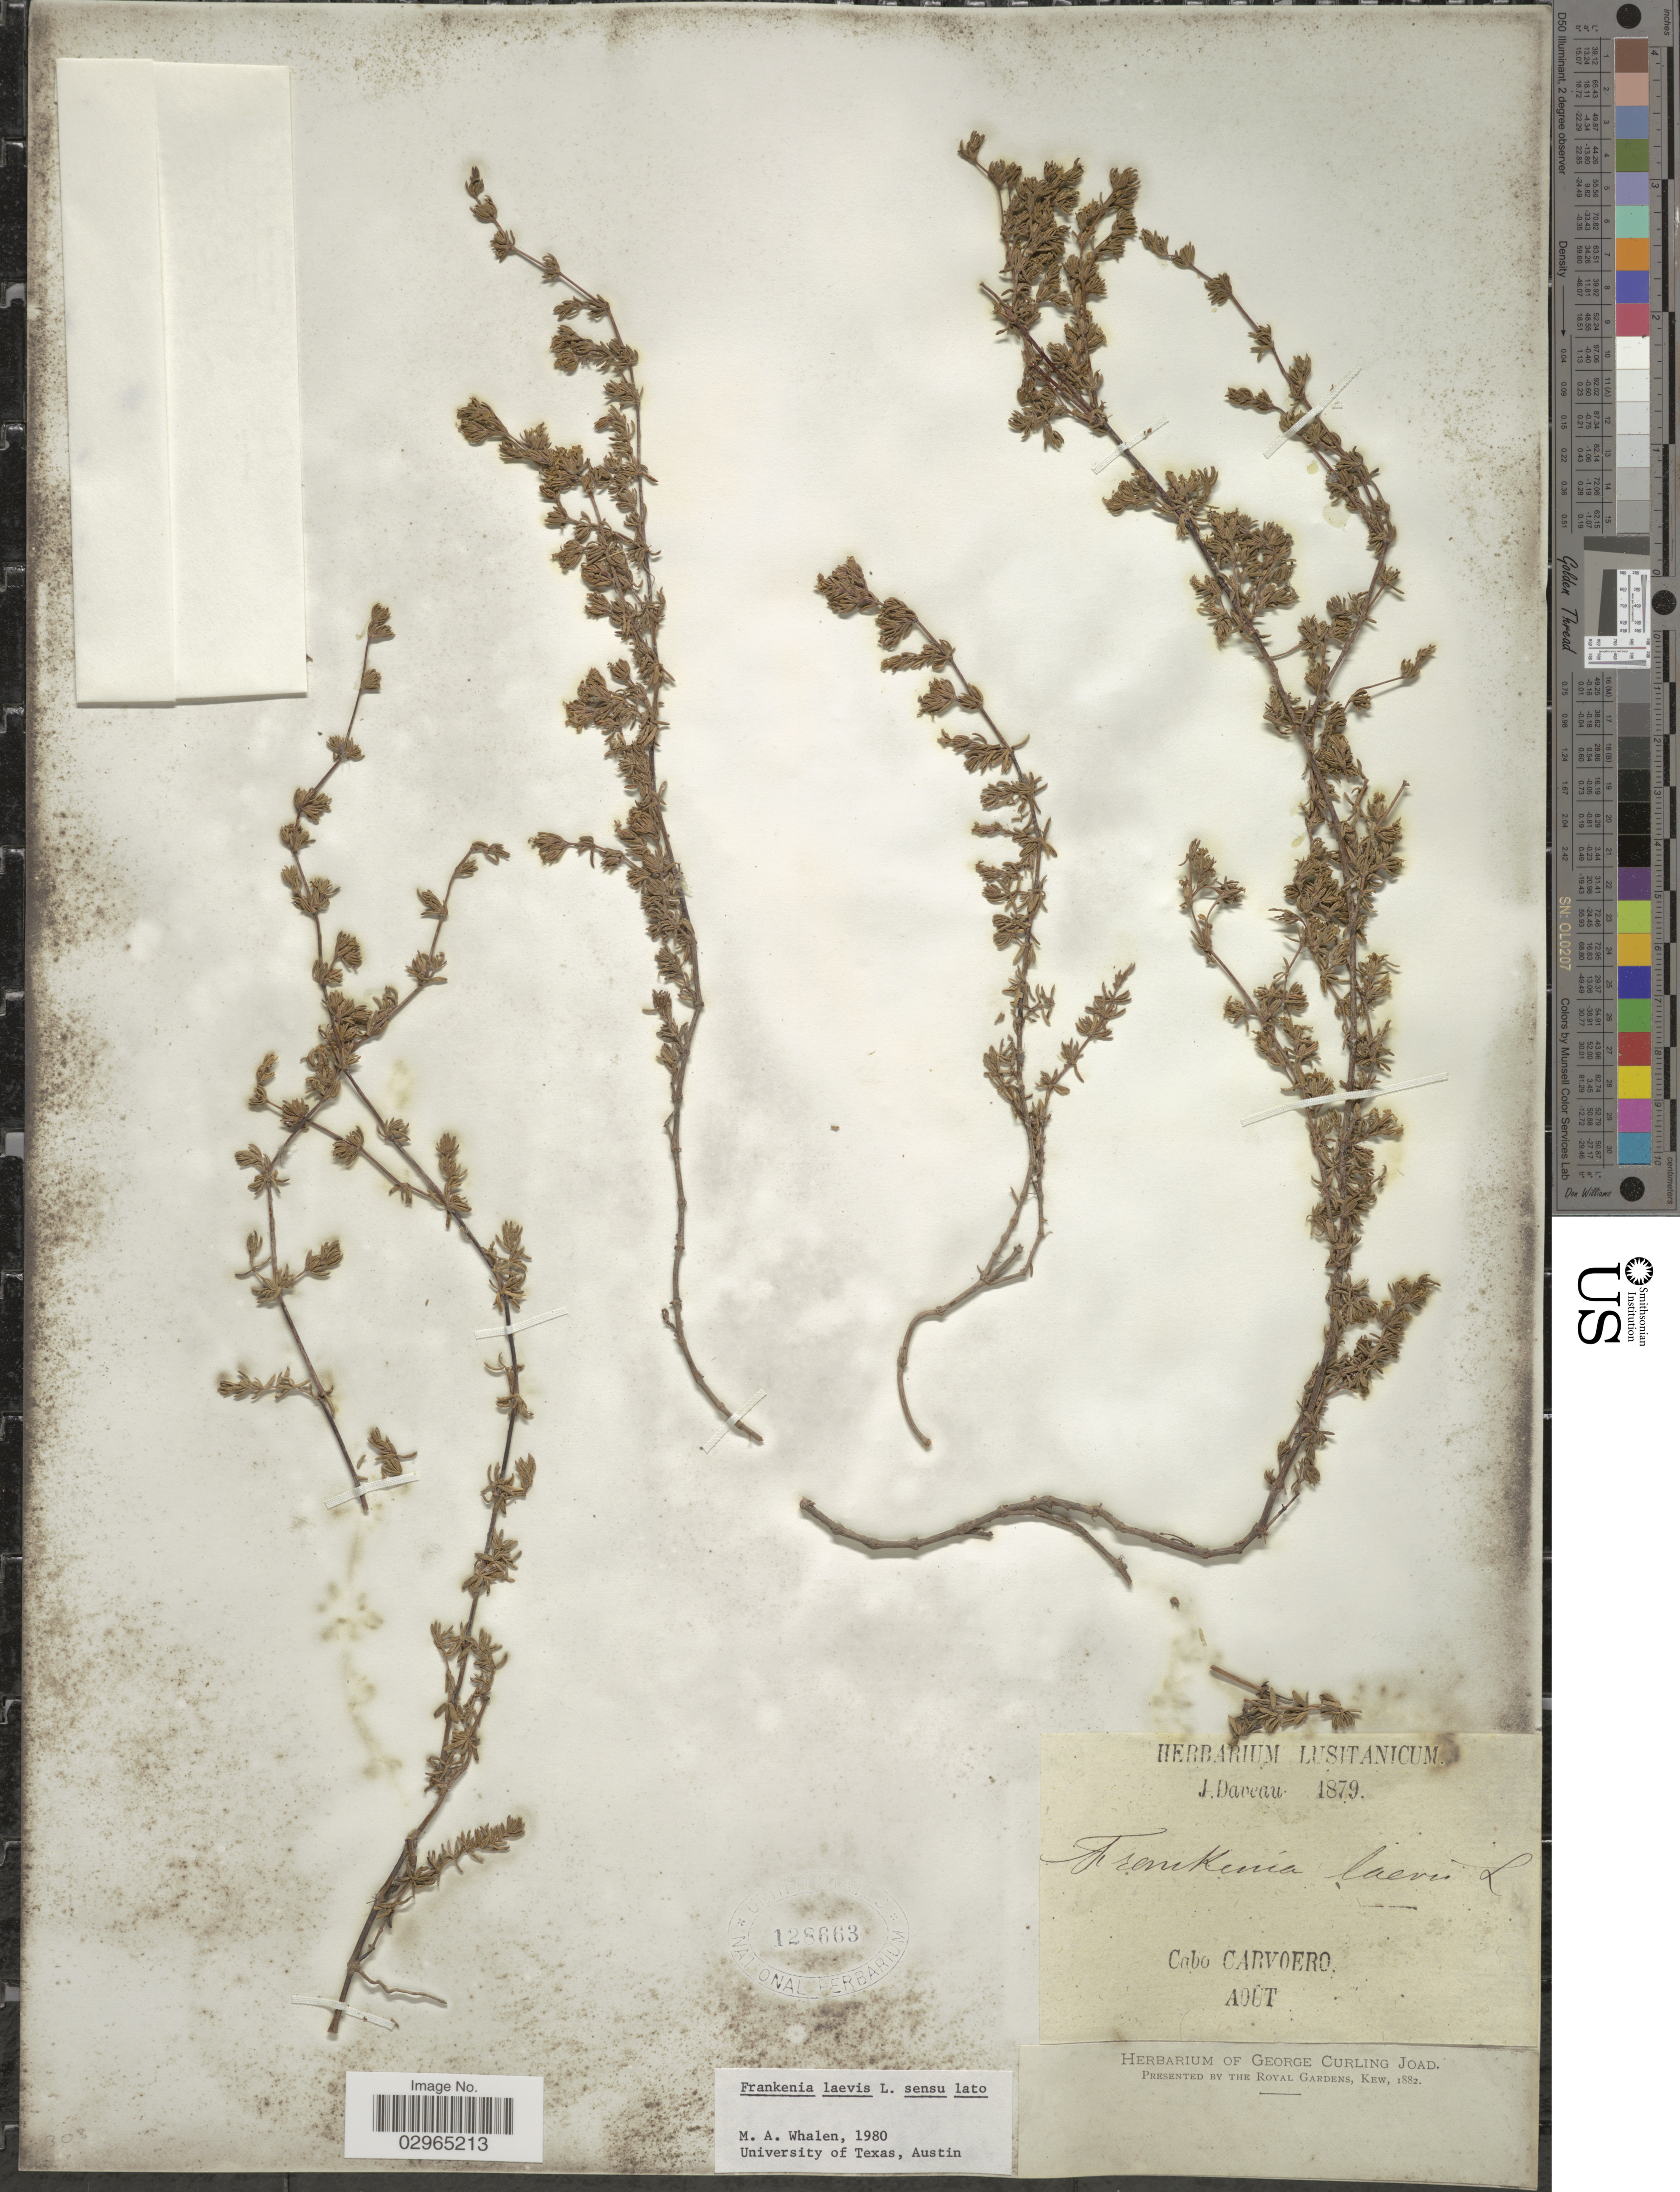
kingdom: Plantae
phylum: Tracheophyta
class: Magnoliopsida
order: Caryophyllales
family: Frankeniaceae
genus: Frankenia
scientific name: Frankenia laevis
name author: L.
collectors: J. Daveau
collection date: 1879-08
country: Portugal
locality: Cabo Carvoero.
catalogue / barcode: US 128663